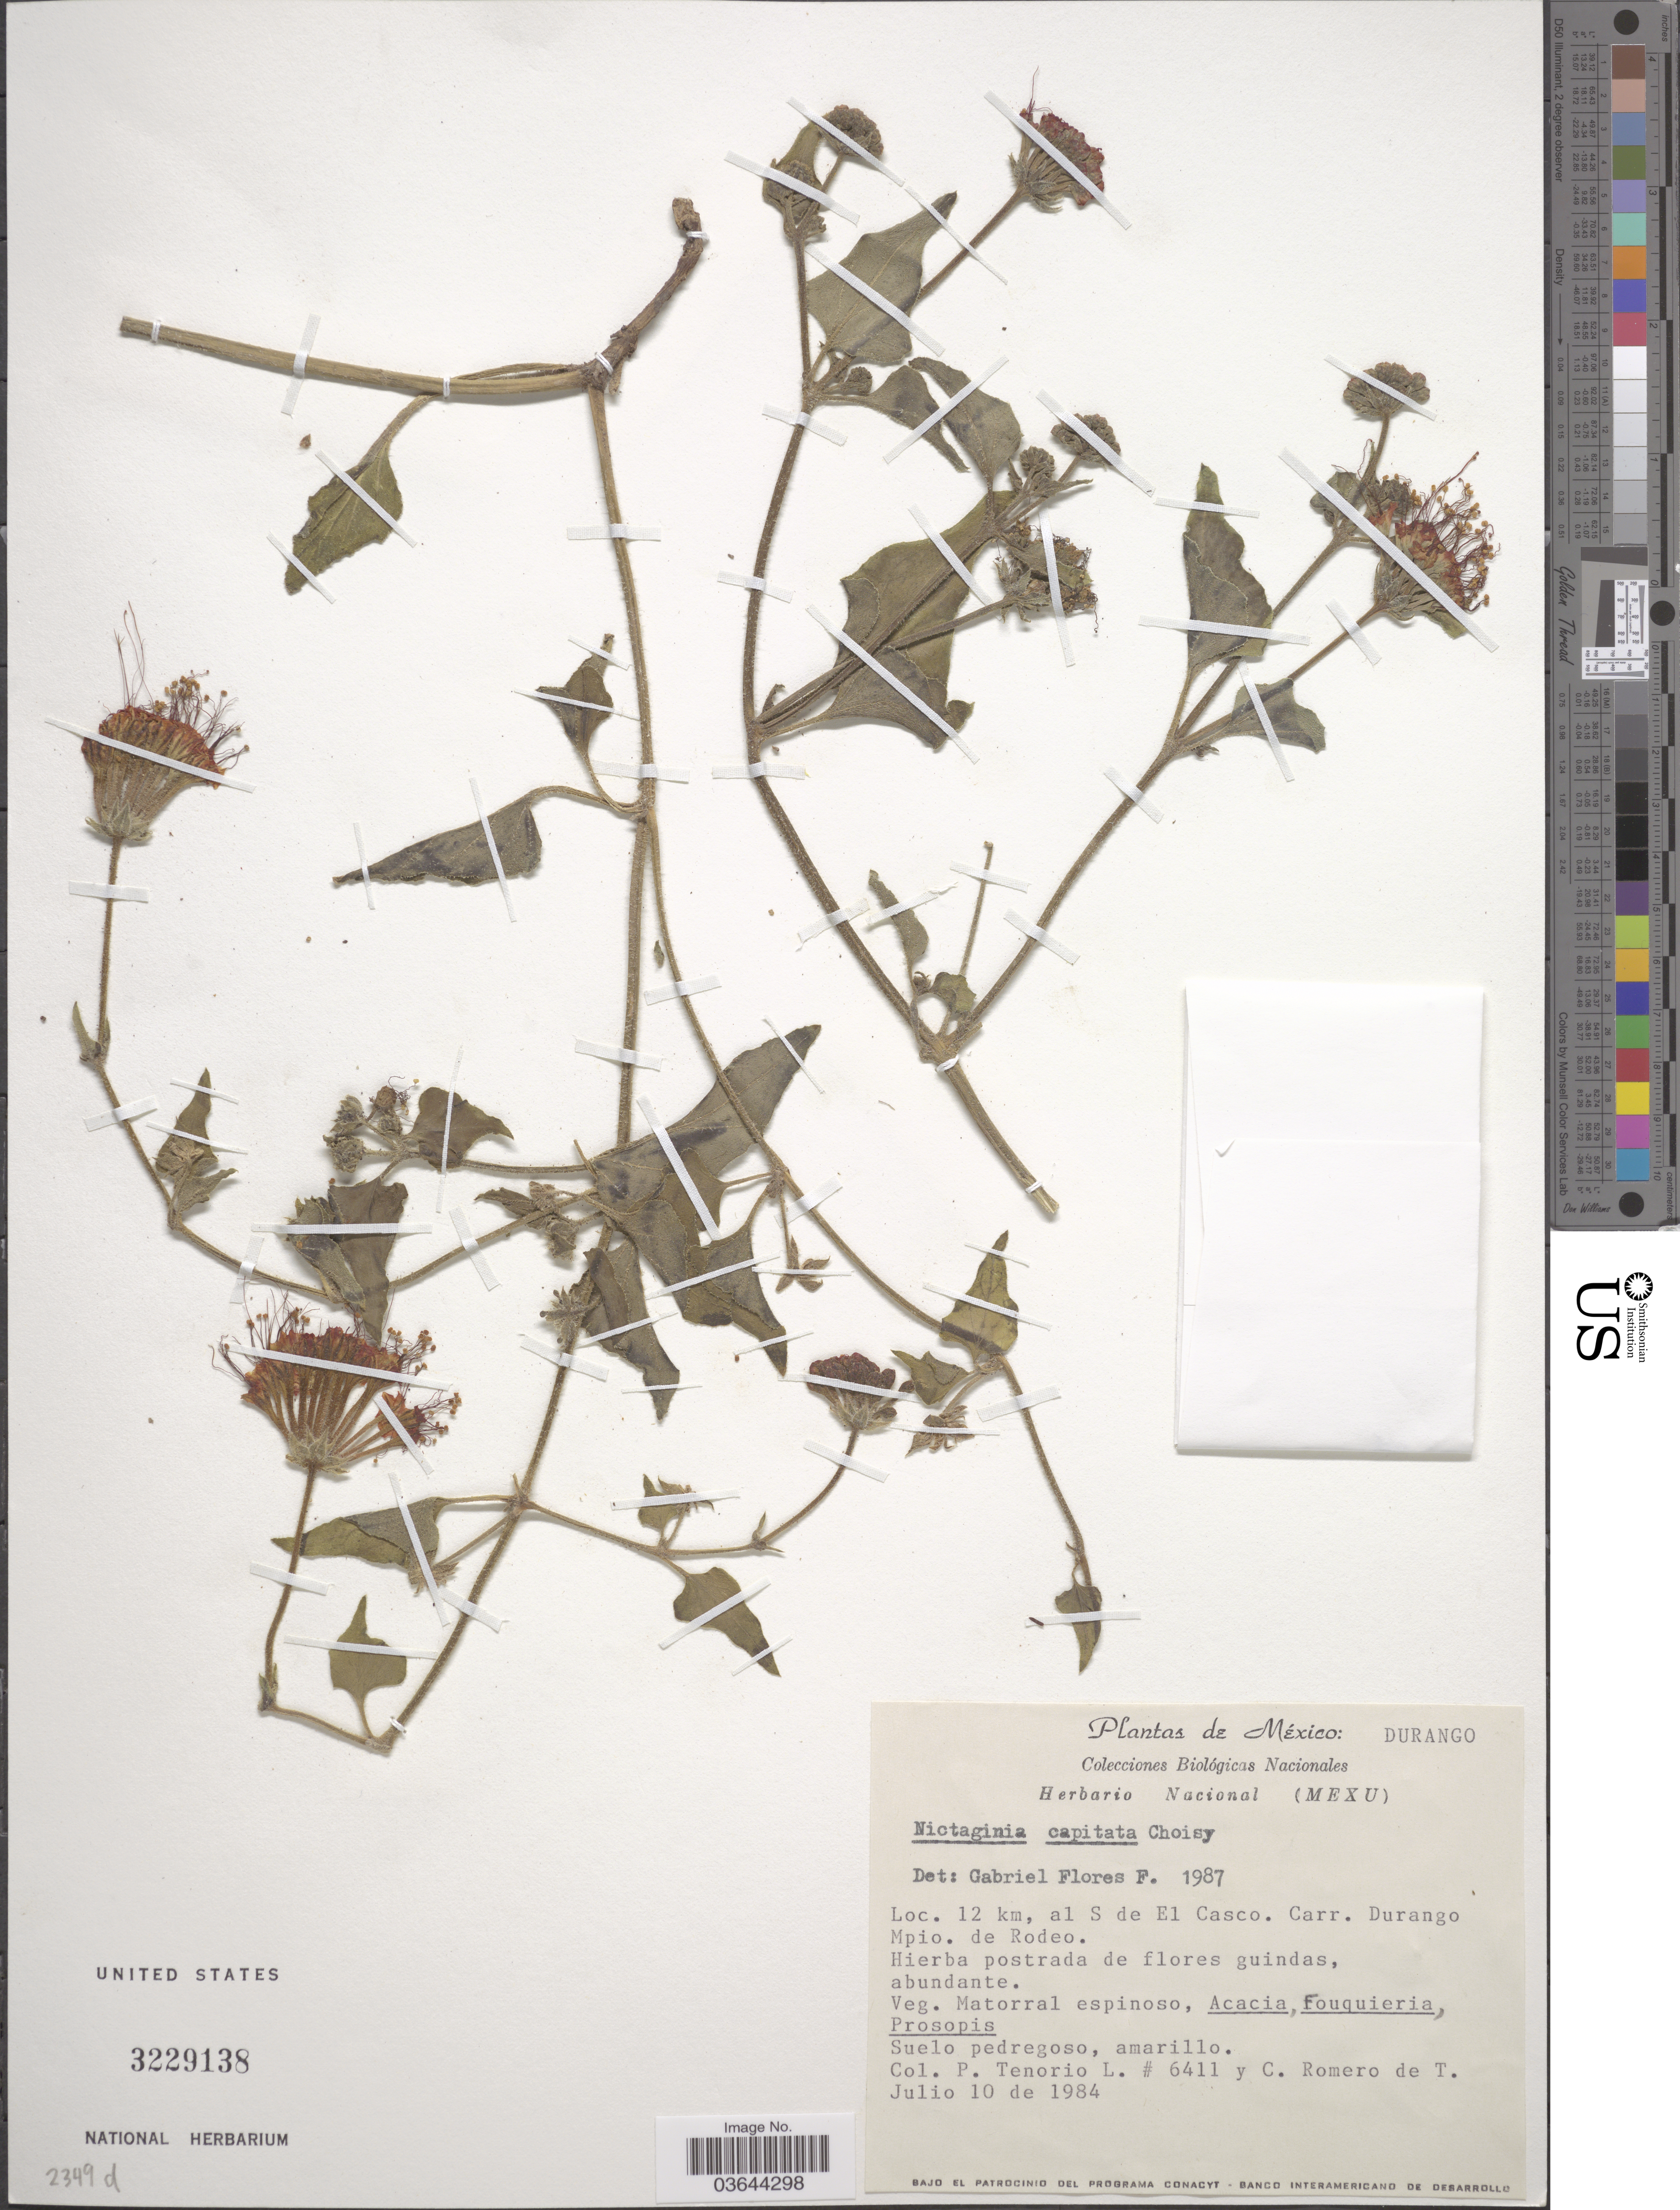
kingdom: Plantae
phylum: Tracheophyta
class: Magnoliopsida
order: Caryophyllales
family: Nyctaginaceae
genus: Nyctaginia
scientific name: Nyctaginia capitata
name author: Choisy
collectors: P. Tenorio L. & C. Romero de T.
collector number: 6411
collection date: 1984-07-10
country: Mexico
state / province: Durango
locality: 12 km, al S de El Casco. Carr. Durango Mpio. de Rodeo.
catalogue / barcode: US 3229138